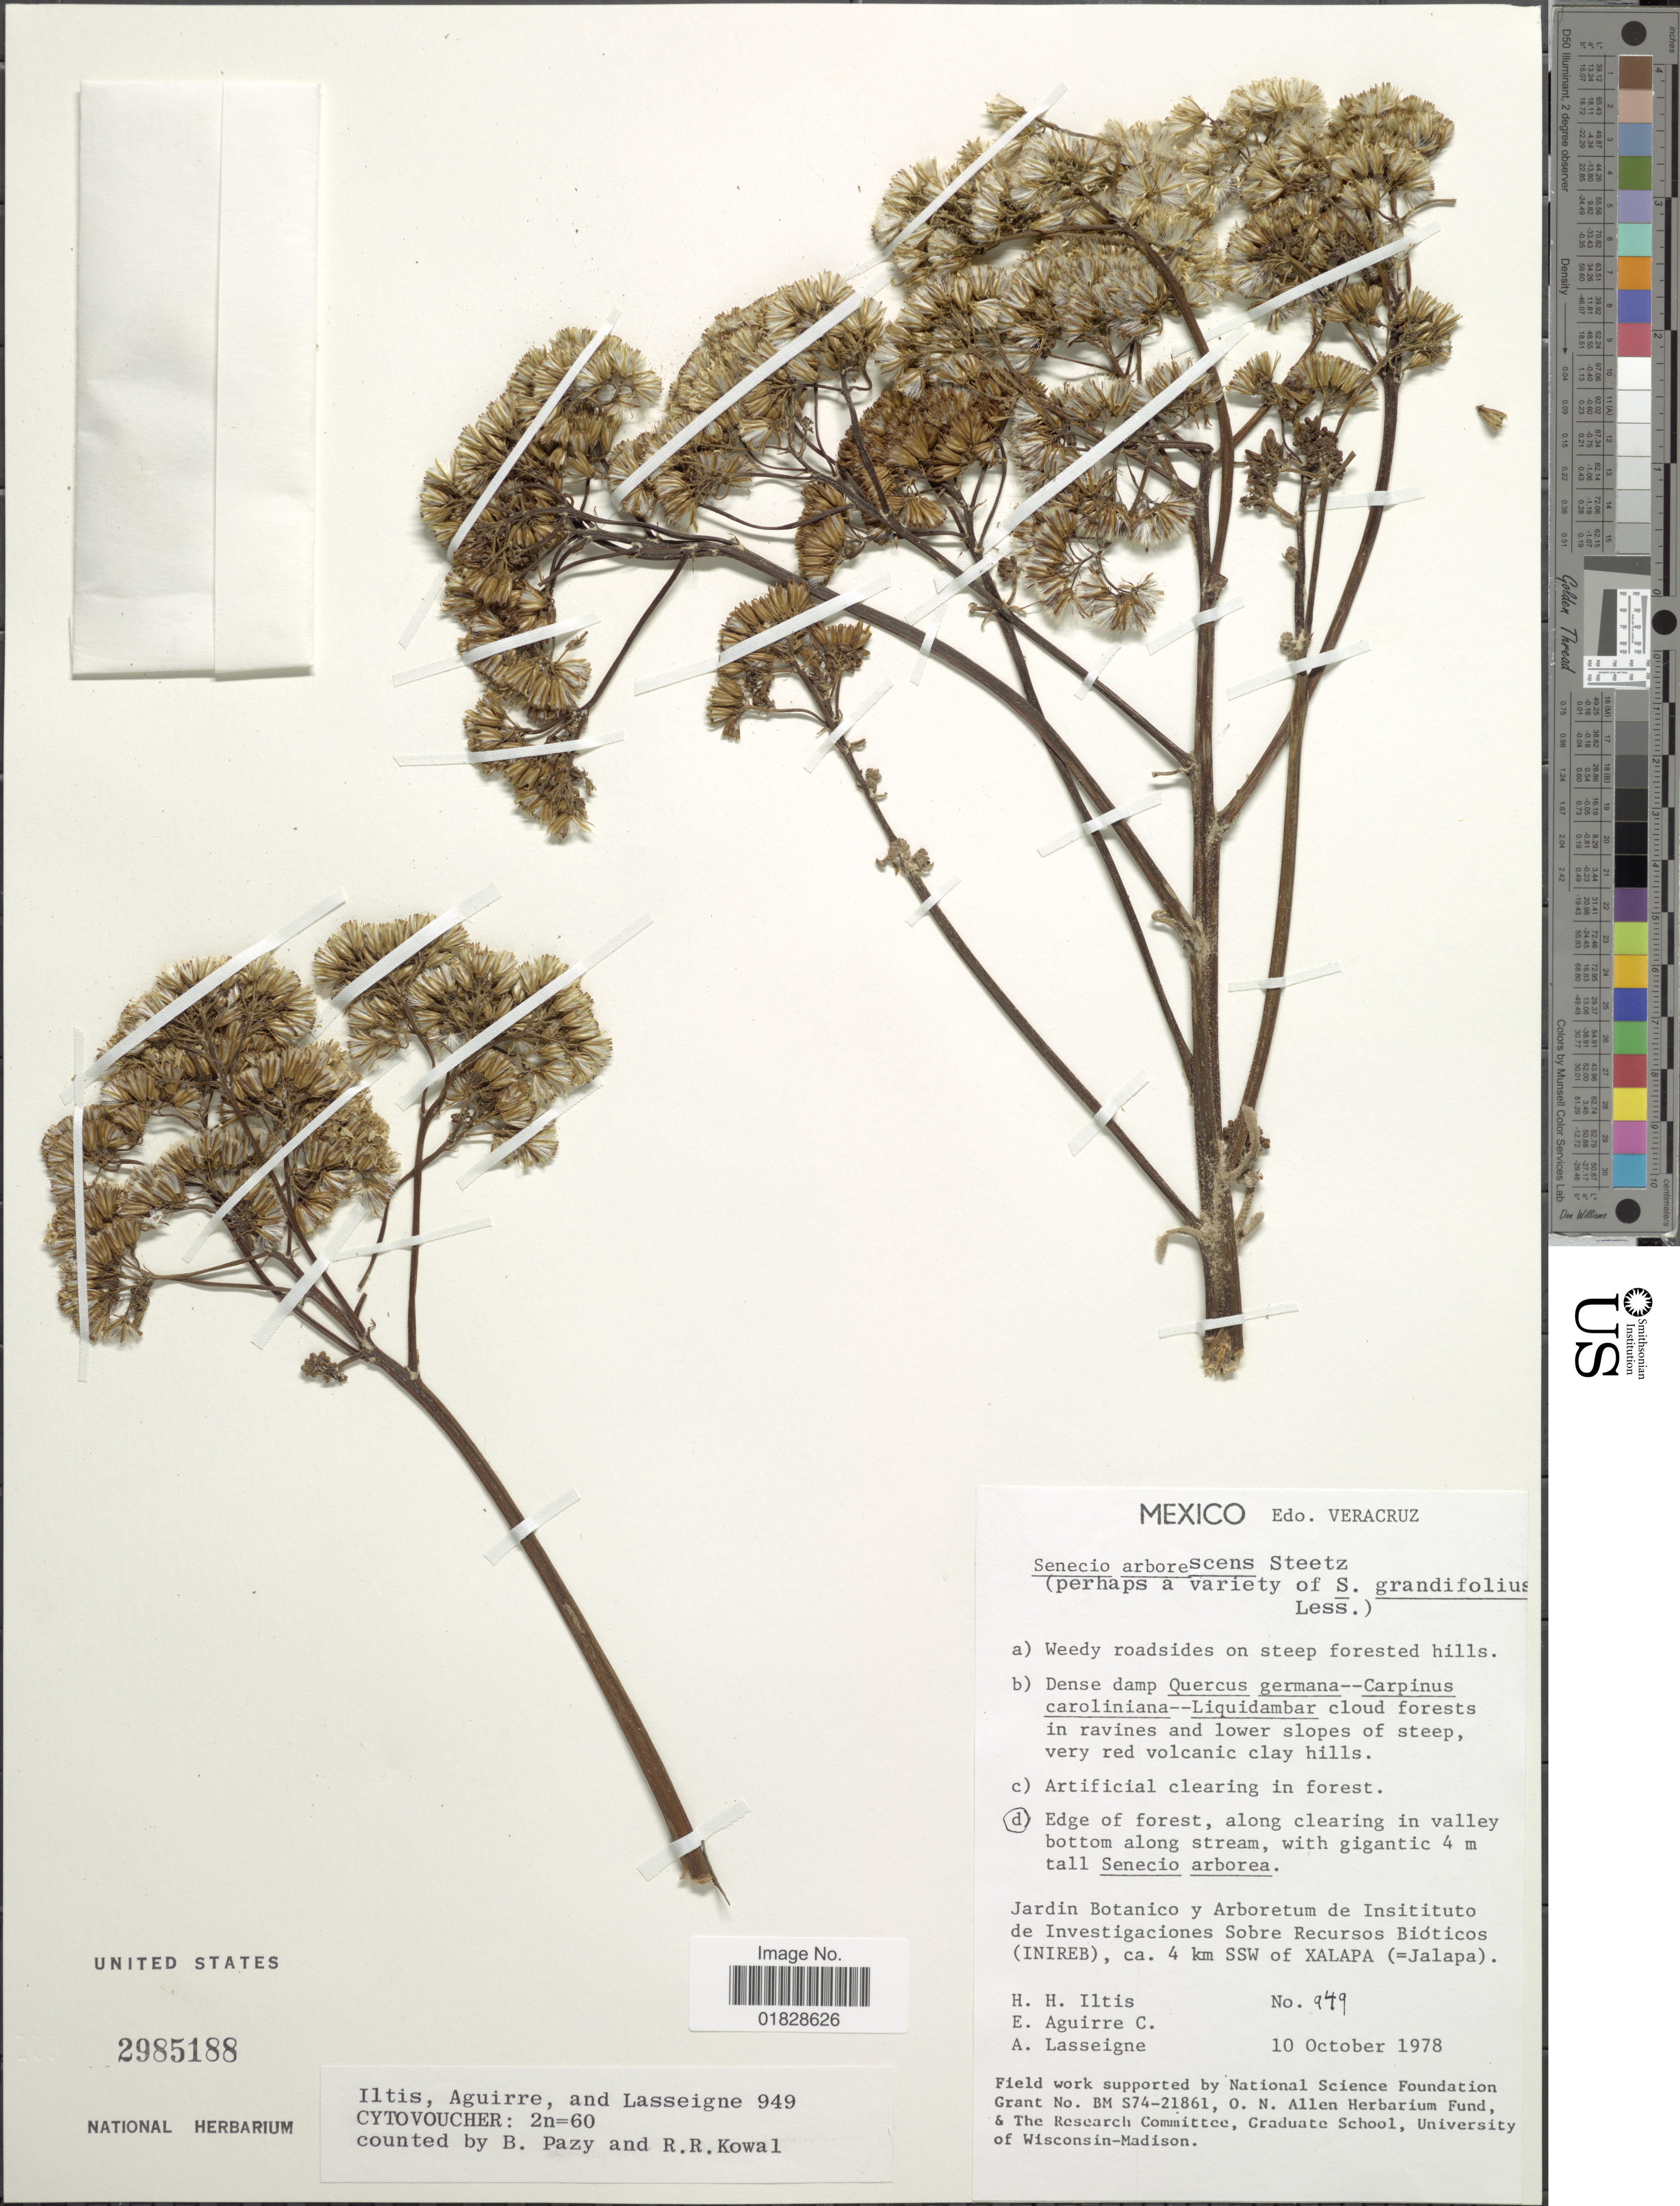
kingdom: Plantae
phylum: Tracheophyta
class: Magnoliopsida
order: Asterales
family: Asteraceae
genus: Telanthophora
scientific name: Telanthophora arborescens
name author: (Steetz) H. Rob. & Brettell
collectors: H. H. Iltis, E. Aguirre & A. Lasseigne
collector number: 949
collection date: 1978-10-10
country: Mexico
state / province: Veracruz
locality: Edo. Veracruz. Jardin Botanico y Arboretum de Insitituto de Investigaciones Sobre Recursos Bioticos (Inireb), ca. 4 km SSW of Xalapa (= Jalapa)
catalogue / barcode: US 2985188